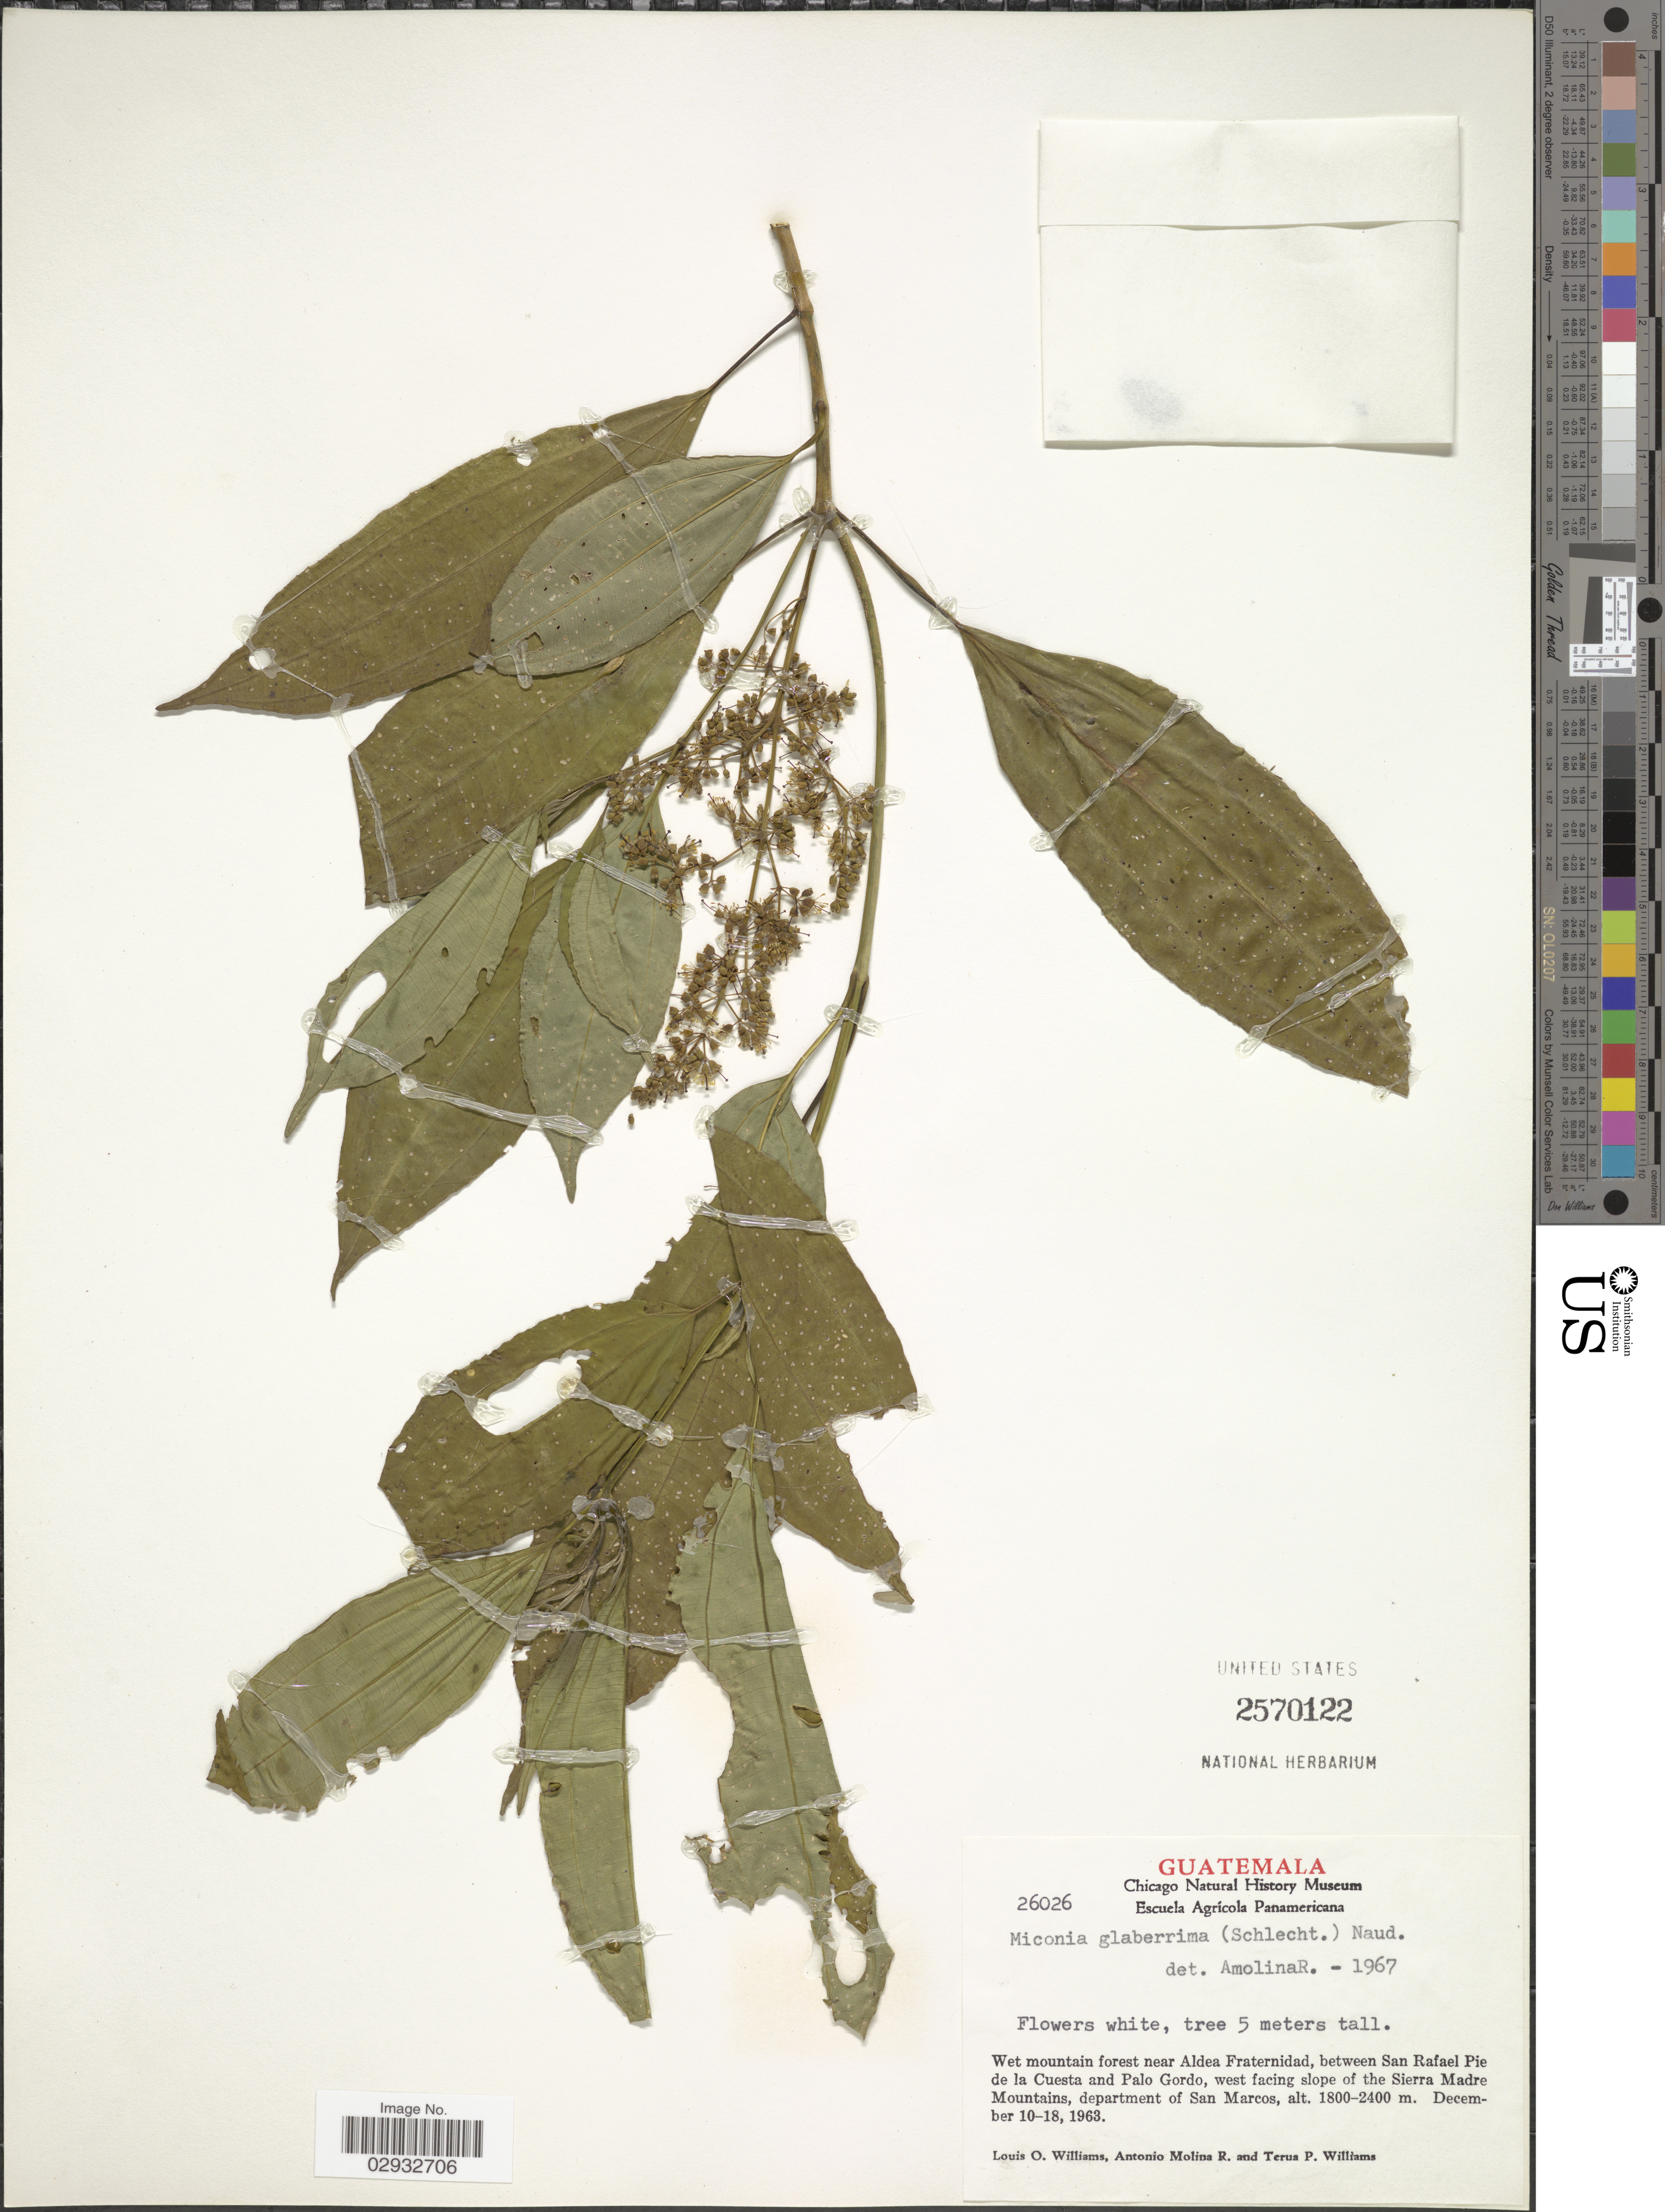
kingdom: Plantae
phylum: Tracheophyta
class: Magnoliopsida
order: Myrtales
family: Melastomataceae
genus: Miconia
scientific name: Miconia glaberrima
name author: (Schltdl.) Naudin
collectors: L. O. Williams, A. Molina R. & T. Williams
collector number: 26026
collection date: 1963-12-10/1963-12-18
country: Guatemala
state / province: San Marcos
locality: Wet mountain forest near Aldea Fraternidad, between San Rafael Pie de la Cuesta and Palo Gordo, west facing slope of the Sierra Madre Mountains, department of San Marcos.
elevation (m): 1800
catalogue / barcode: US 2570122